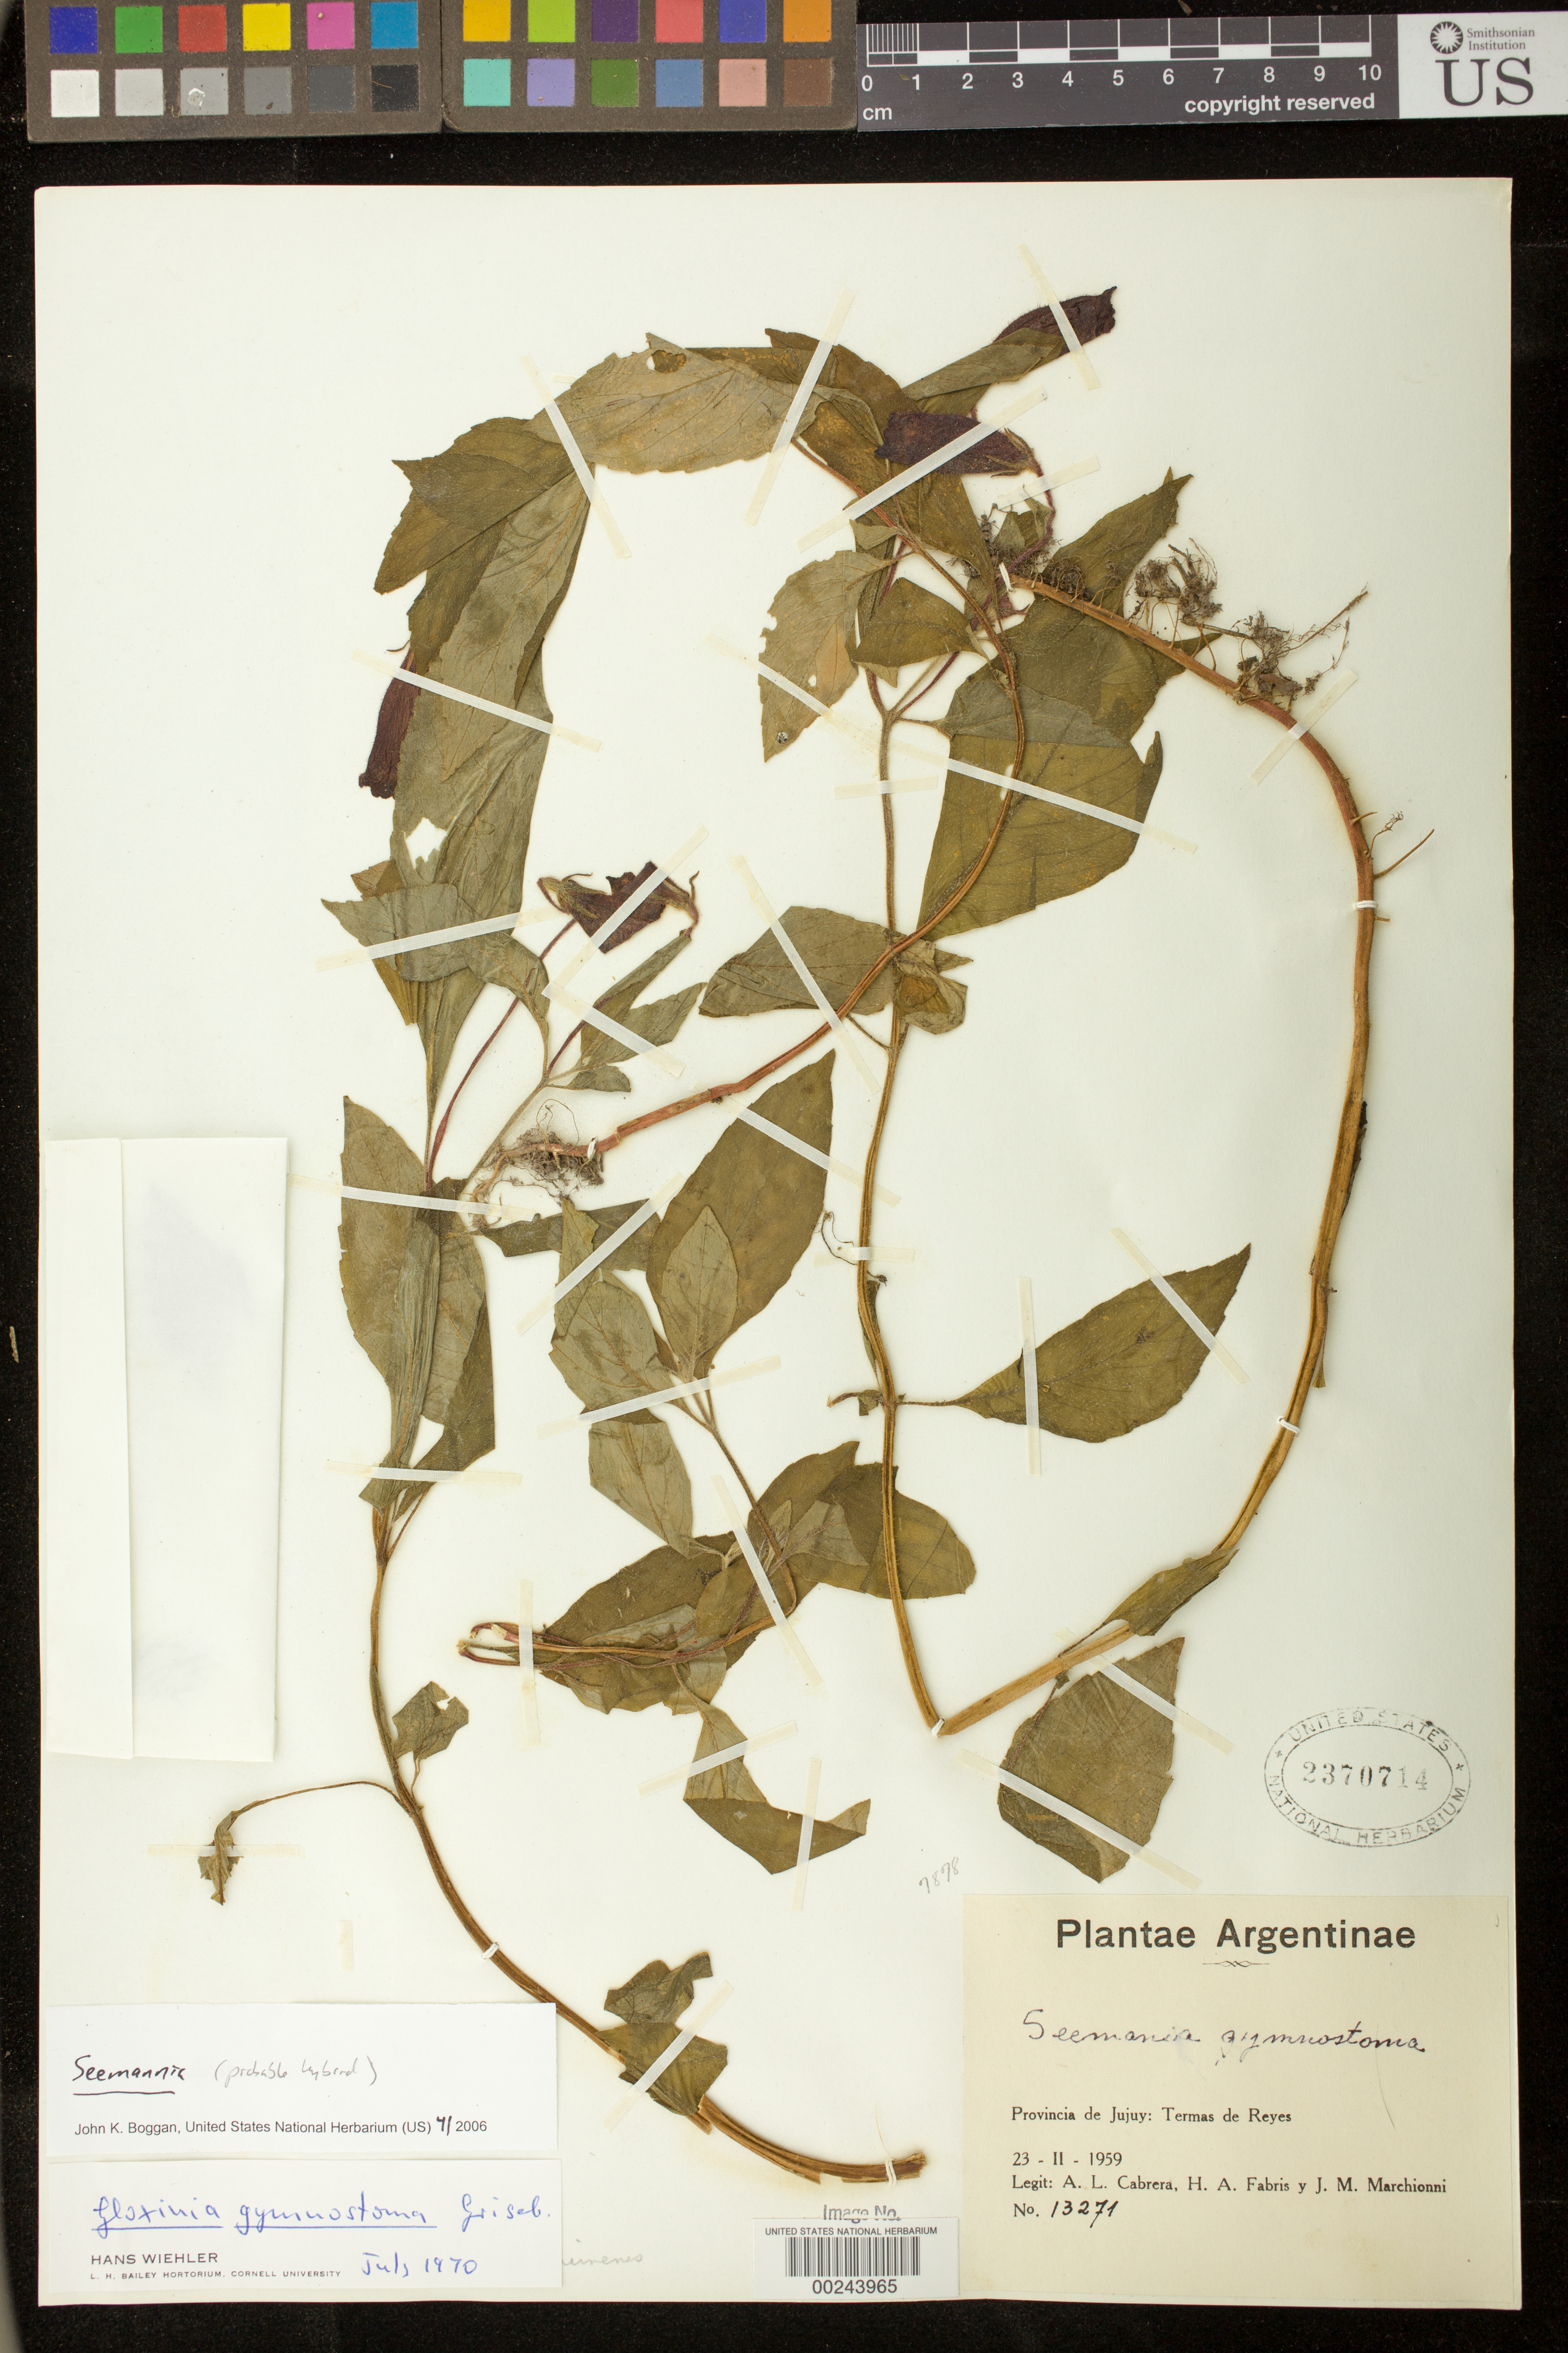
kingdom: Plantae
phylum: Tracheophyta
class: Magnoliopsida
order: Lamiales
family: Gesneriaceae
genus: Seemannia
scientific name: Seemannia hybrid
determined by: Boggan, J. K., (US), NMNH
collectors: A. L. Cabrera, H. A. Fabris & J. Marchionni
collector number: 13271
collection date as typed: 23 Feb 1959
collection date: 1959-02-23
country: Argentina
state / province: Jujuy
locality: Termas de Reyes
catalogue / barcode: US 2370714